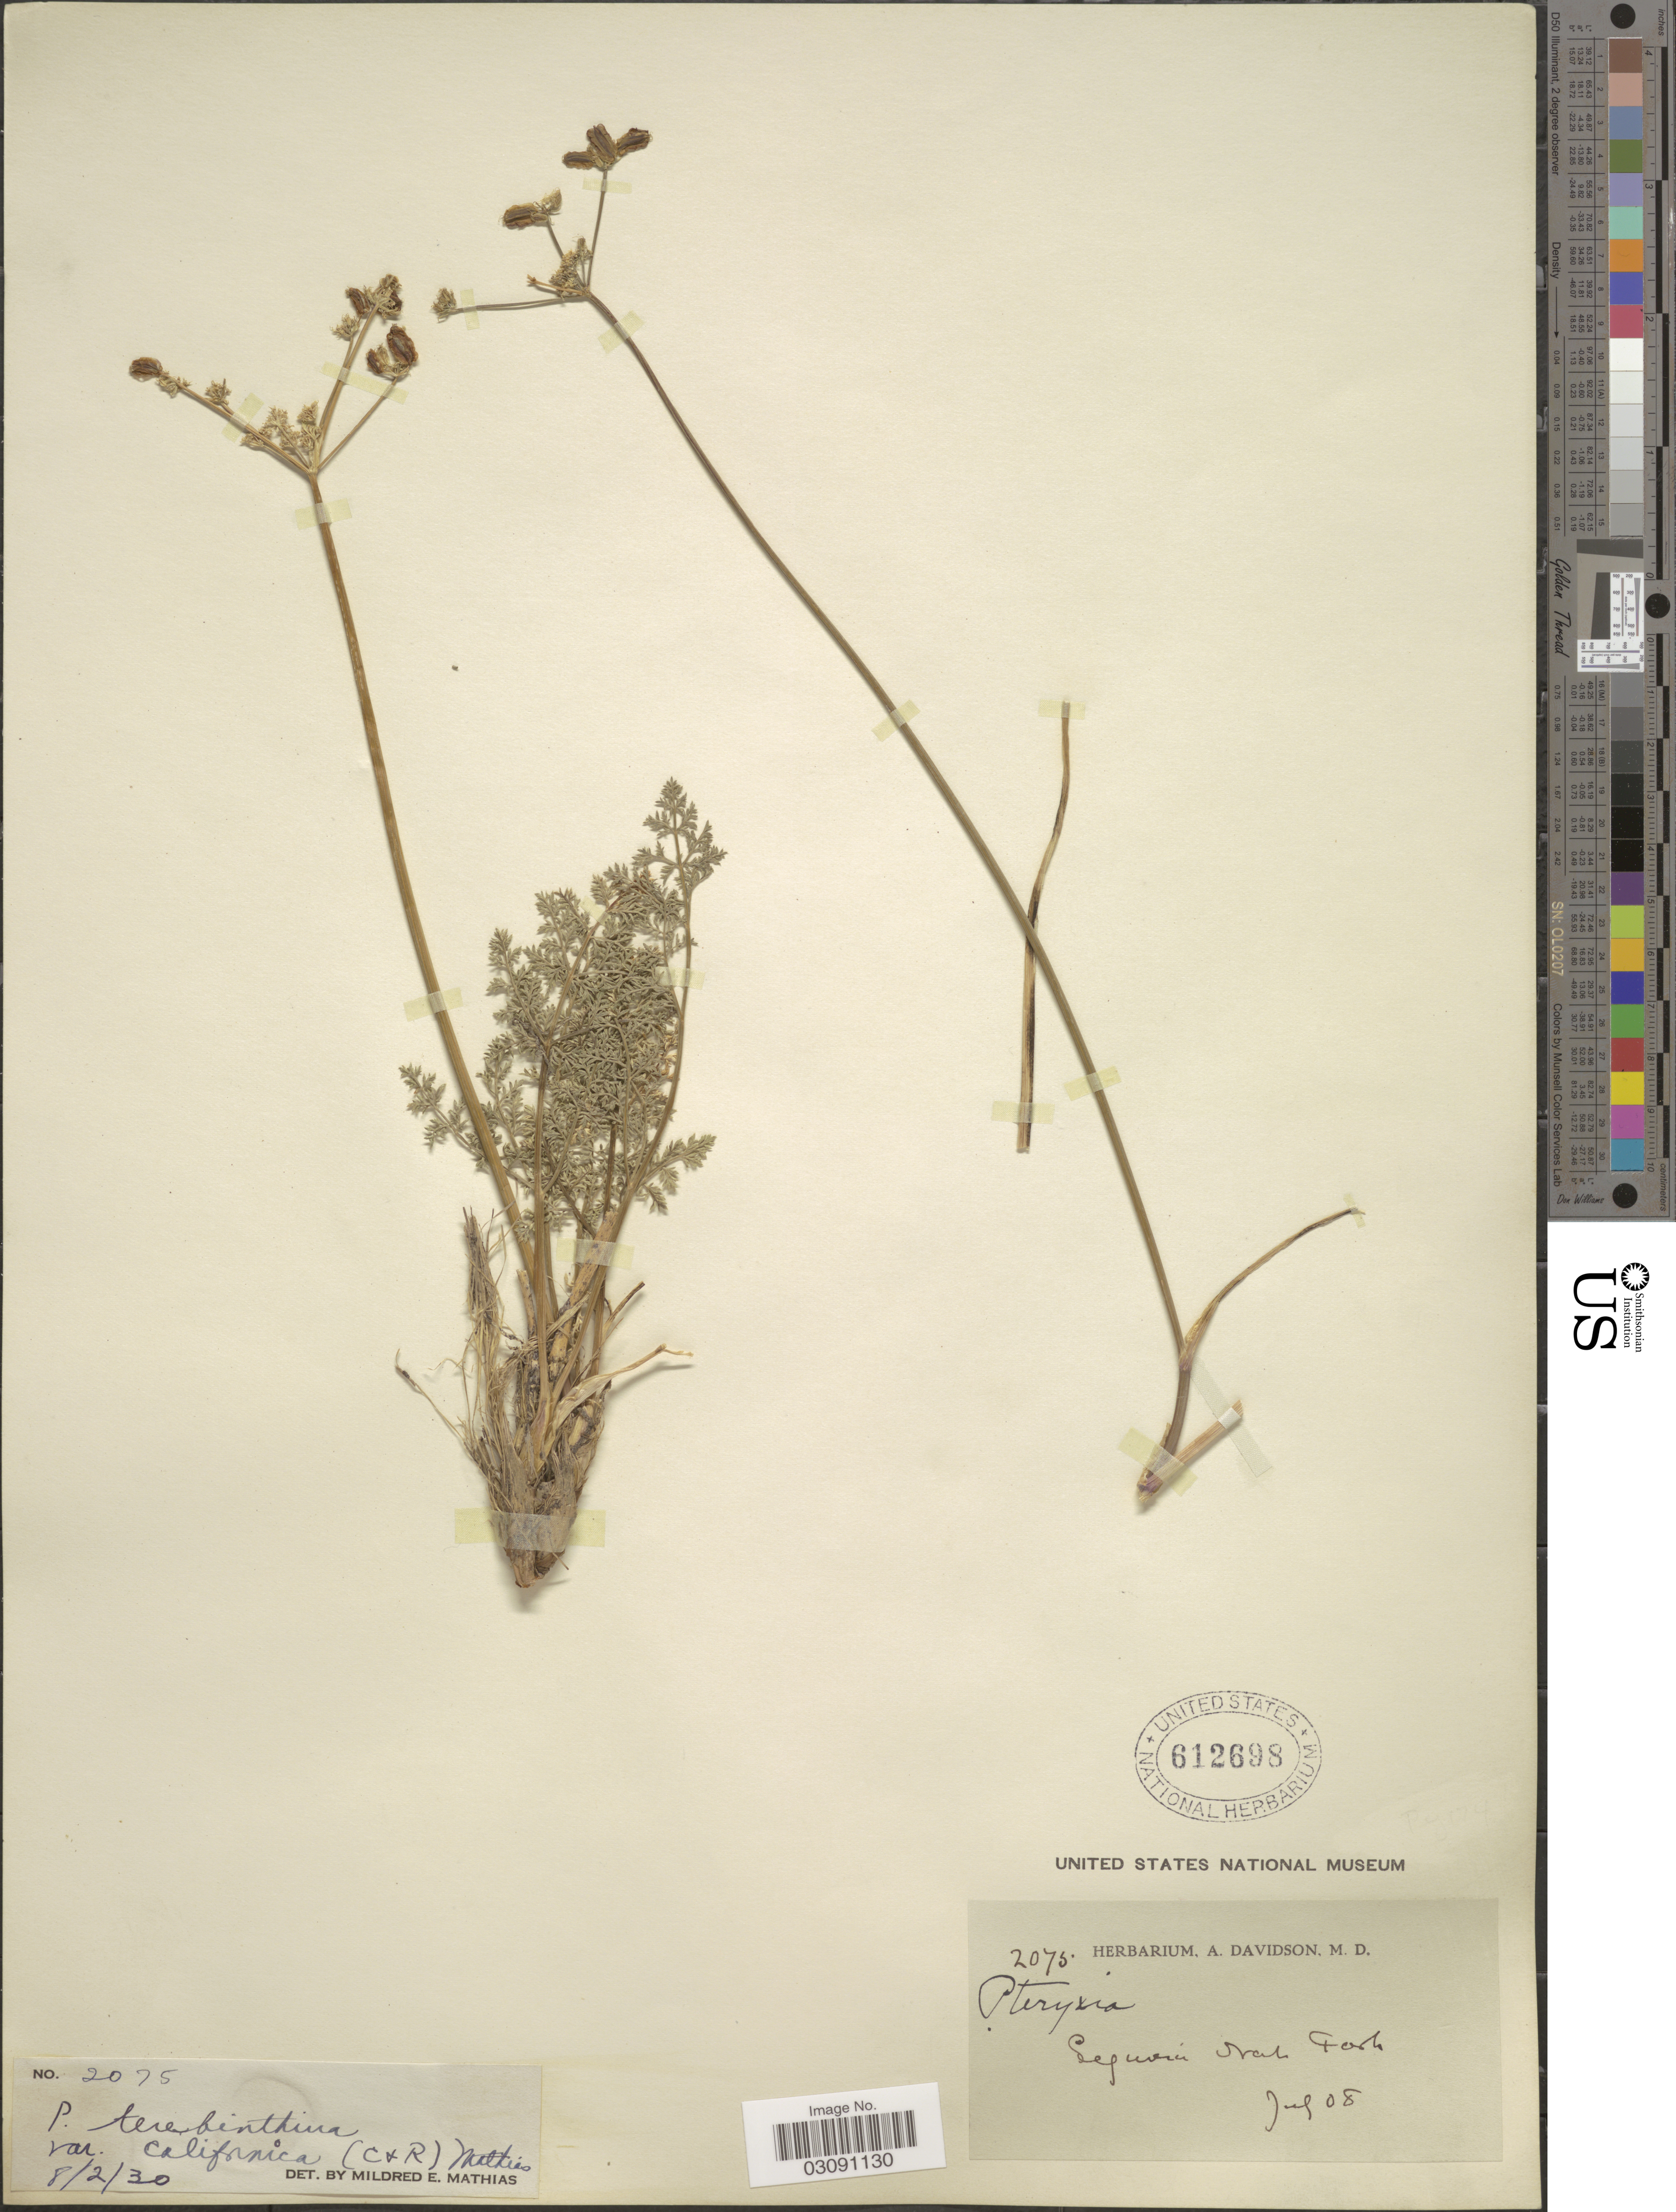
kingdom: Plantae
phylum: Tracheophyta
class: Magnoliopsida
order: Apiales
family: Apiaceae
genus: Pteryxia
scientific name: Pteryxia terebinthina var. californica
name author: (J.M. Coult. & Rose) Mathias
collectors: ex herb. A. Davidson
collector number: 2075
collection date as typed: Transcribed d/m/y: /7/8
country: United States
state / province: California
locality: Sequoia State Park.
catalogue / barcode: US 612698